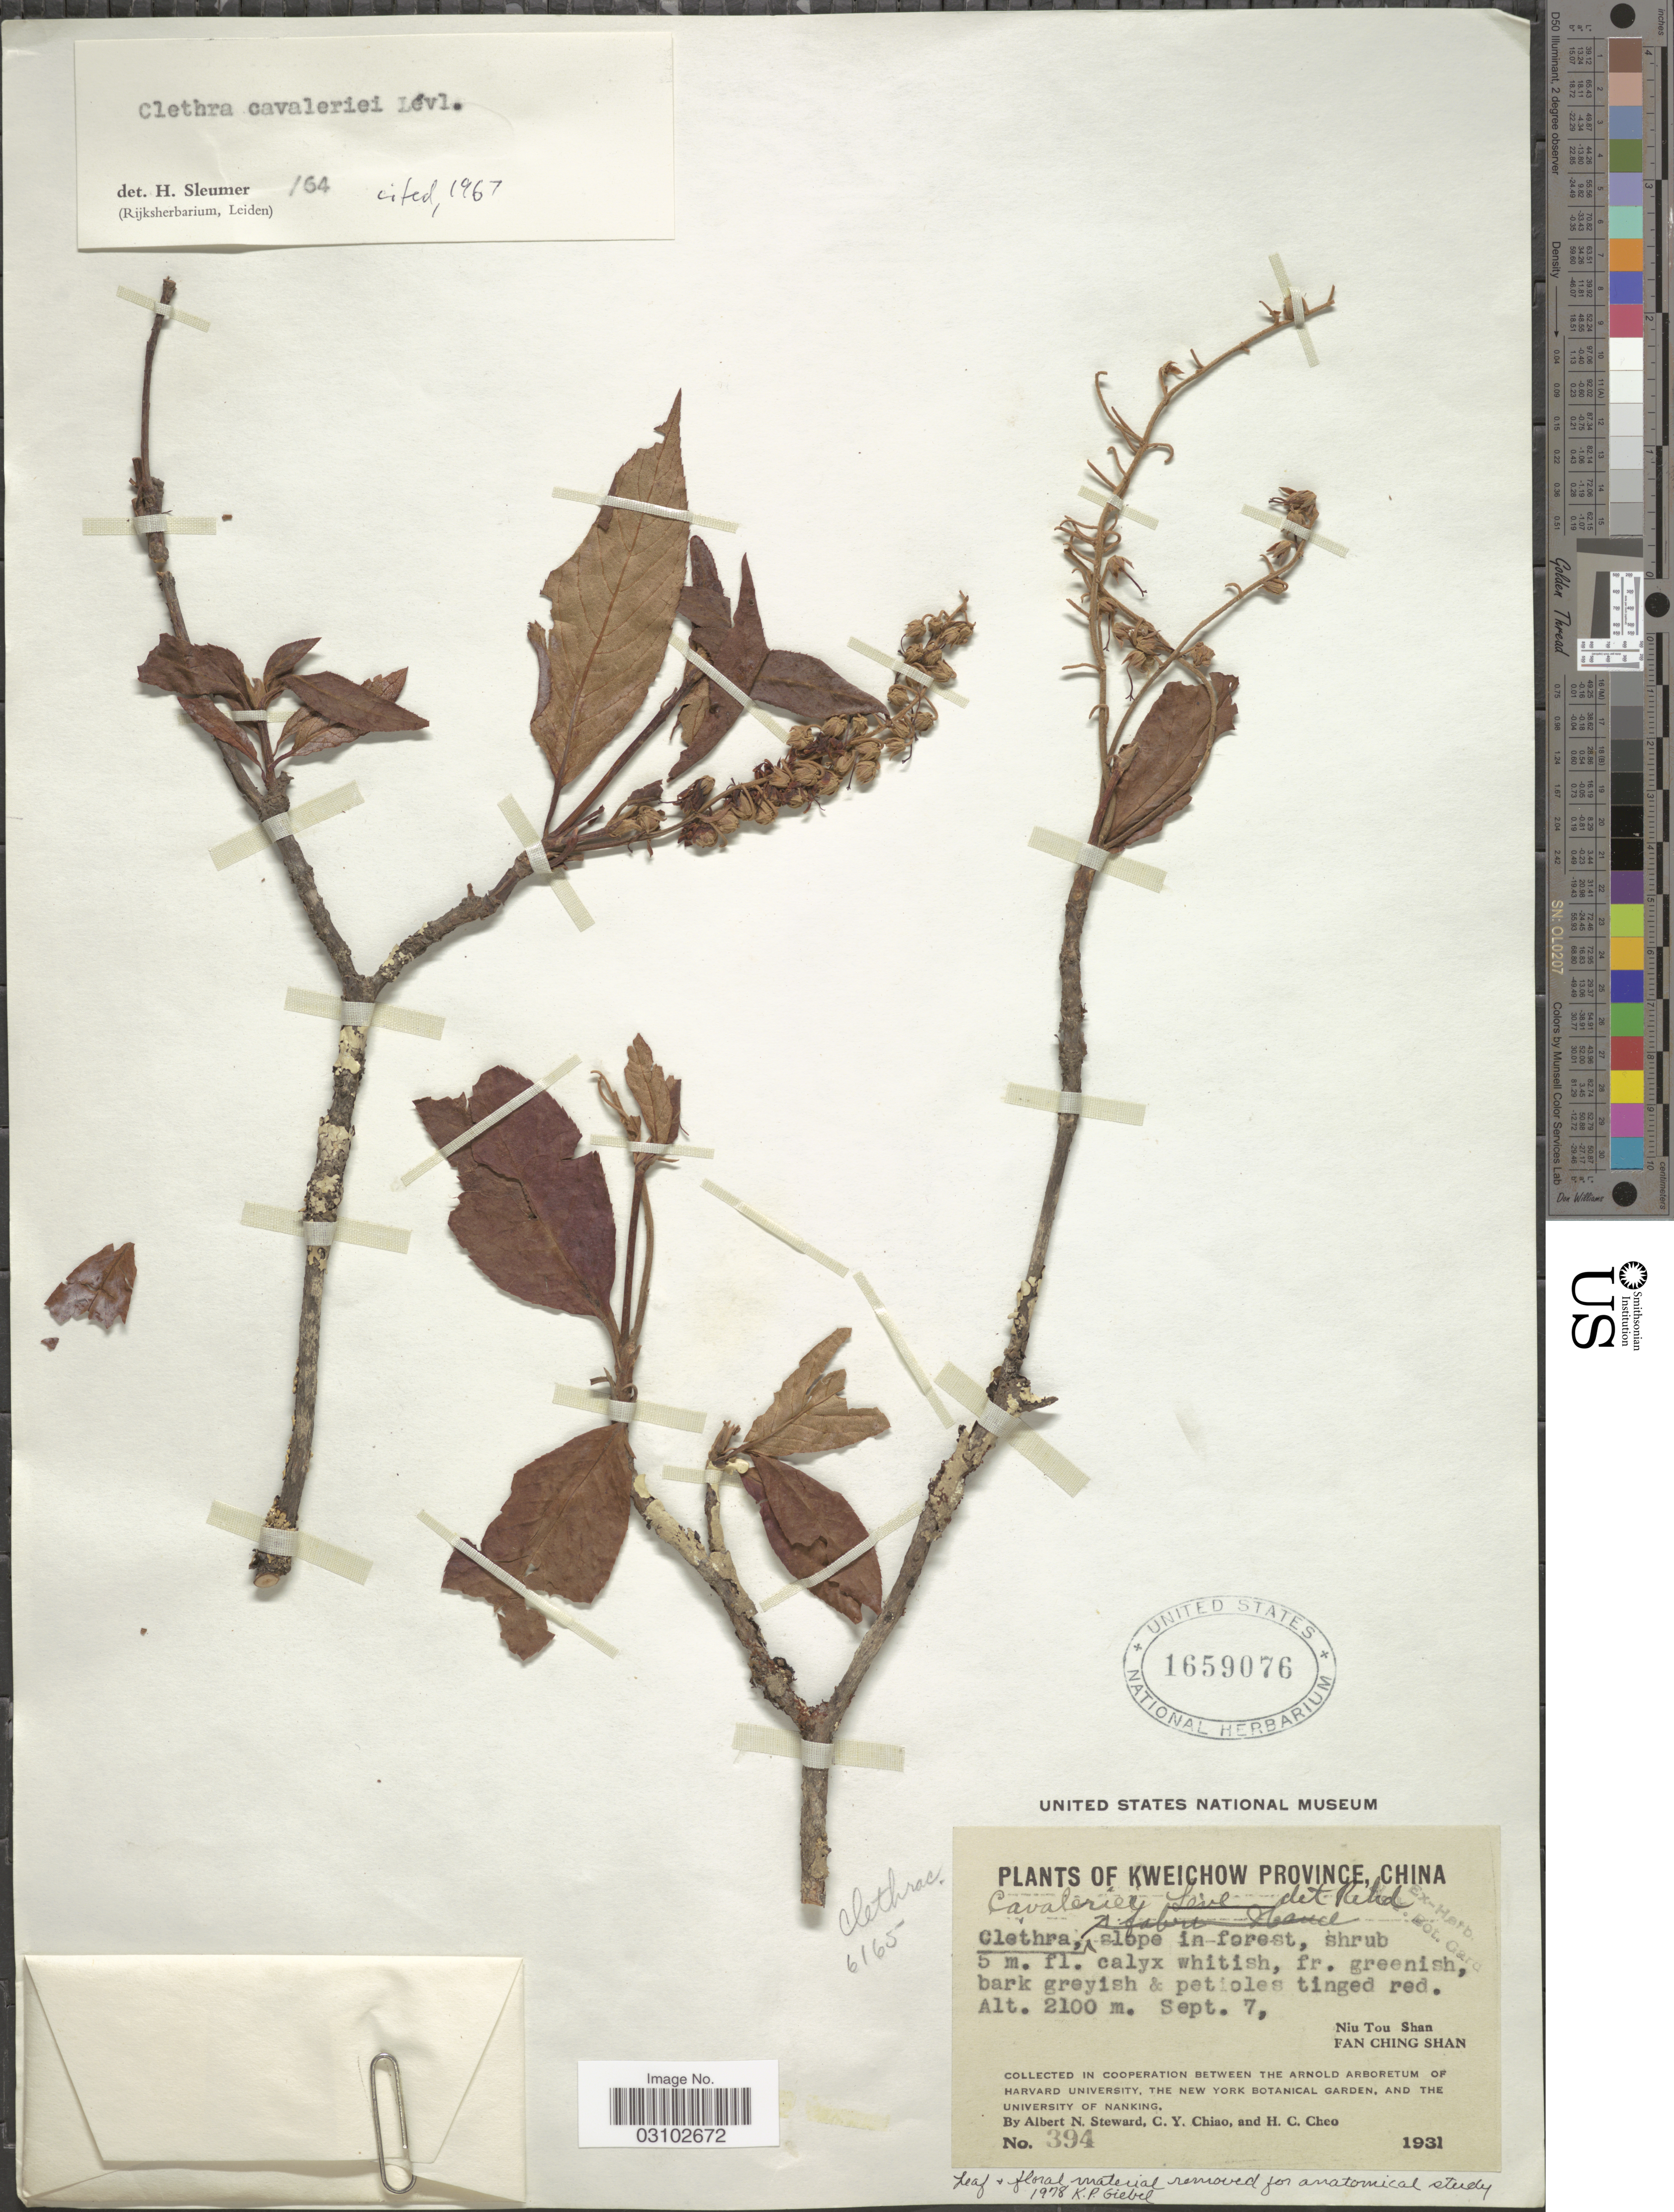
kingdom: Plantae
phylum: Tracheophyta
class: Magnoliopsida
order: Ericales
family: Clethraceae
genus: Clethra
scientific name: Clethra cavaleriei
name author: H. Lév.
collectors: A. N. Steward, C. Y. Chiao & H. Cheo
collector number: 394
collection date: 1931-09-07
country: China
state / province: Guizhou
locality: Kweichow Province. Niu Tou Shan. Fan Chin Shan.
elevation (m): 2100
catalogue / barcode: US 1659076